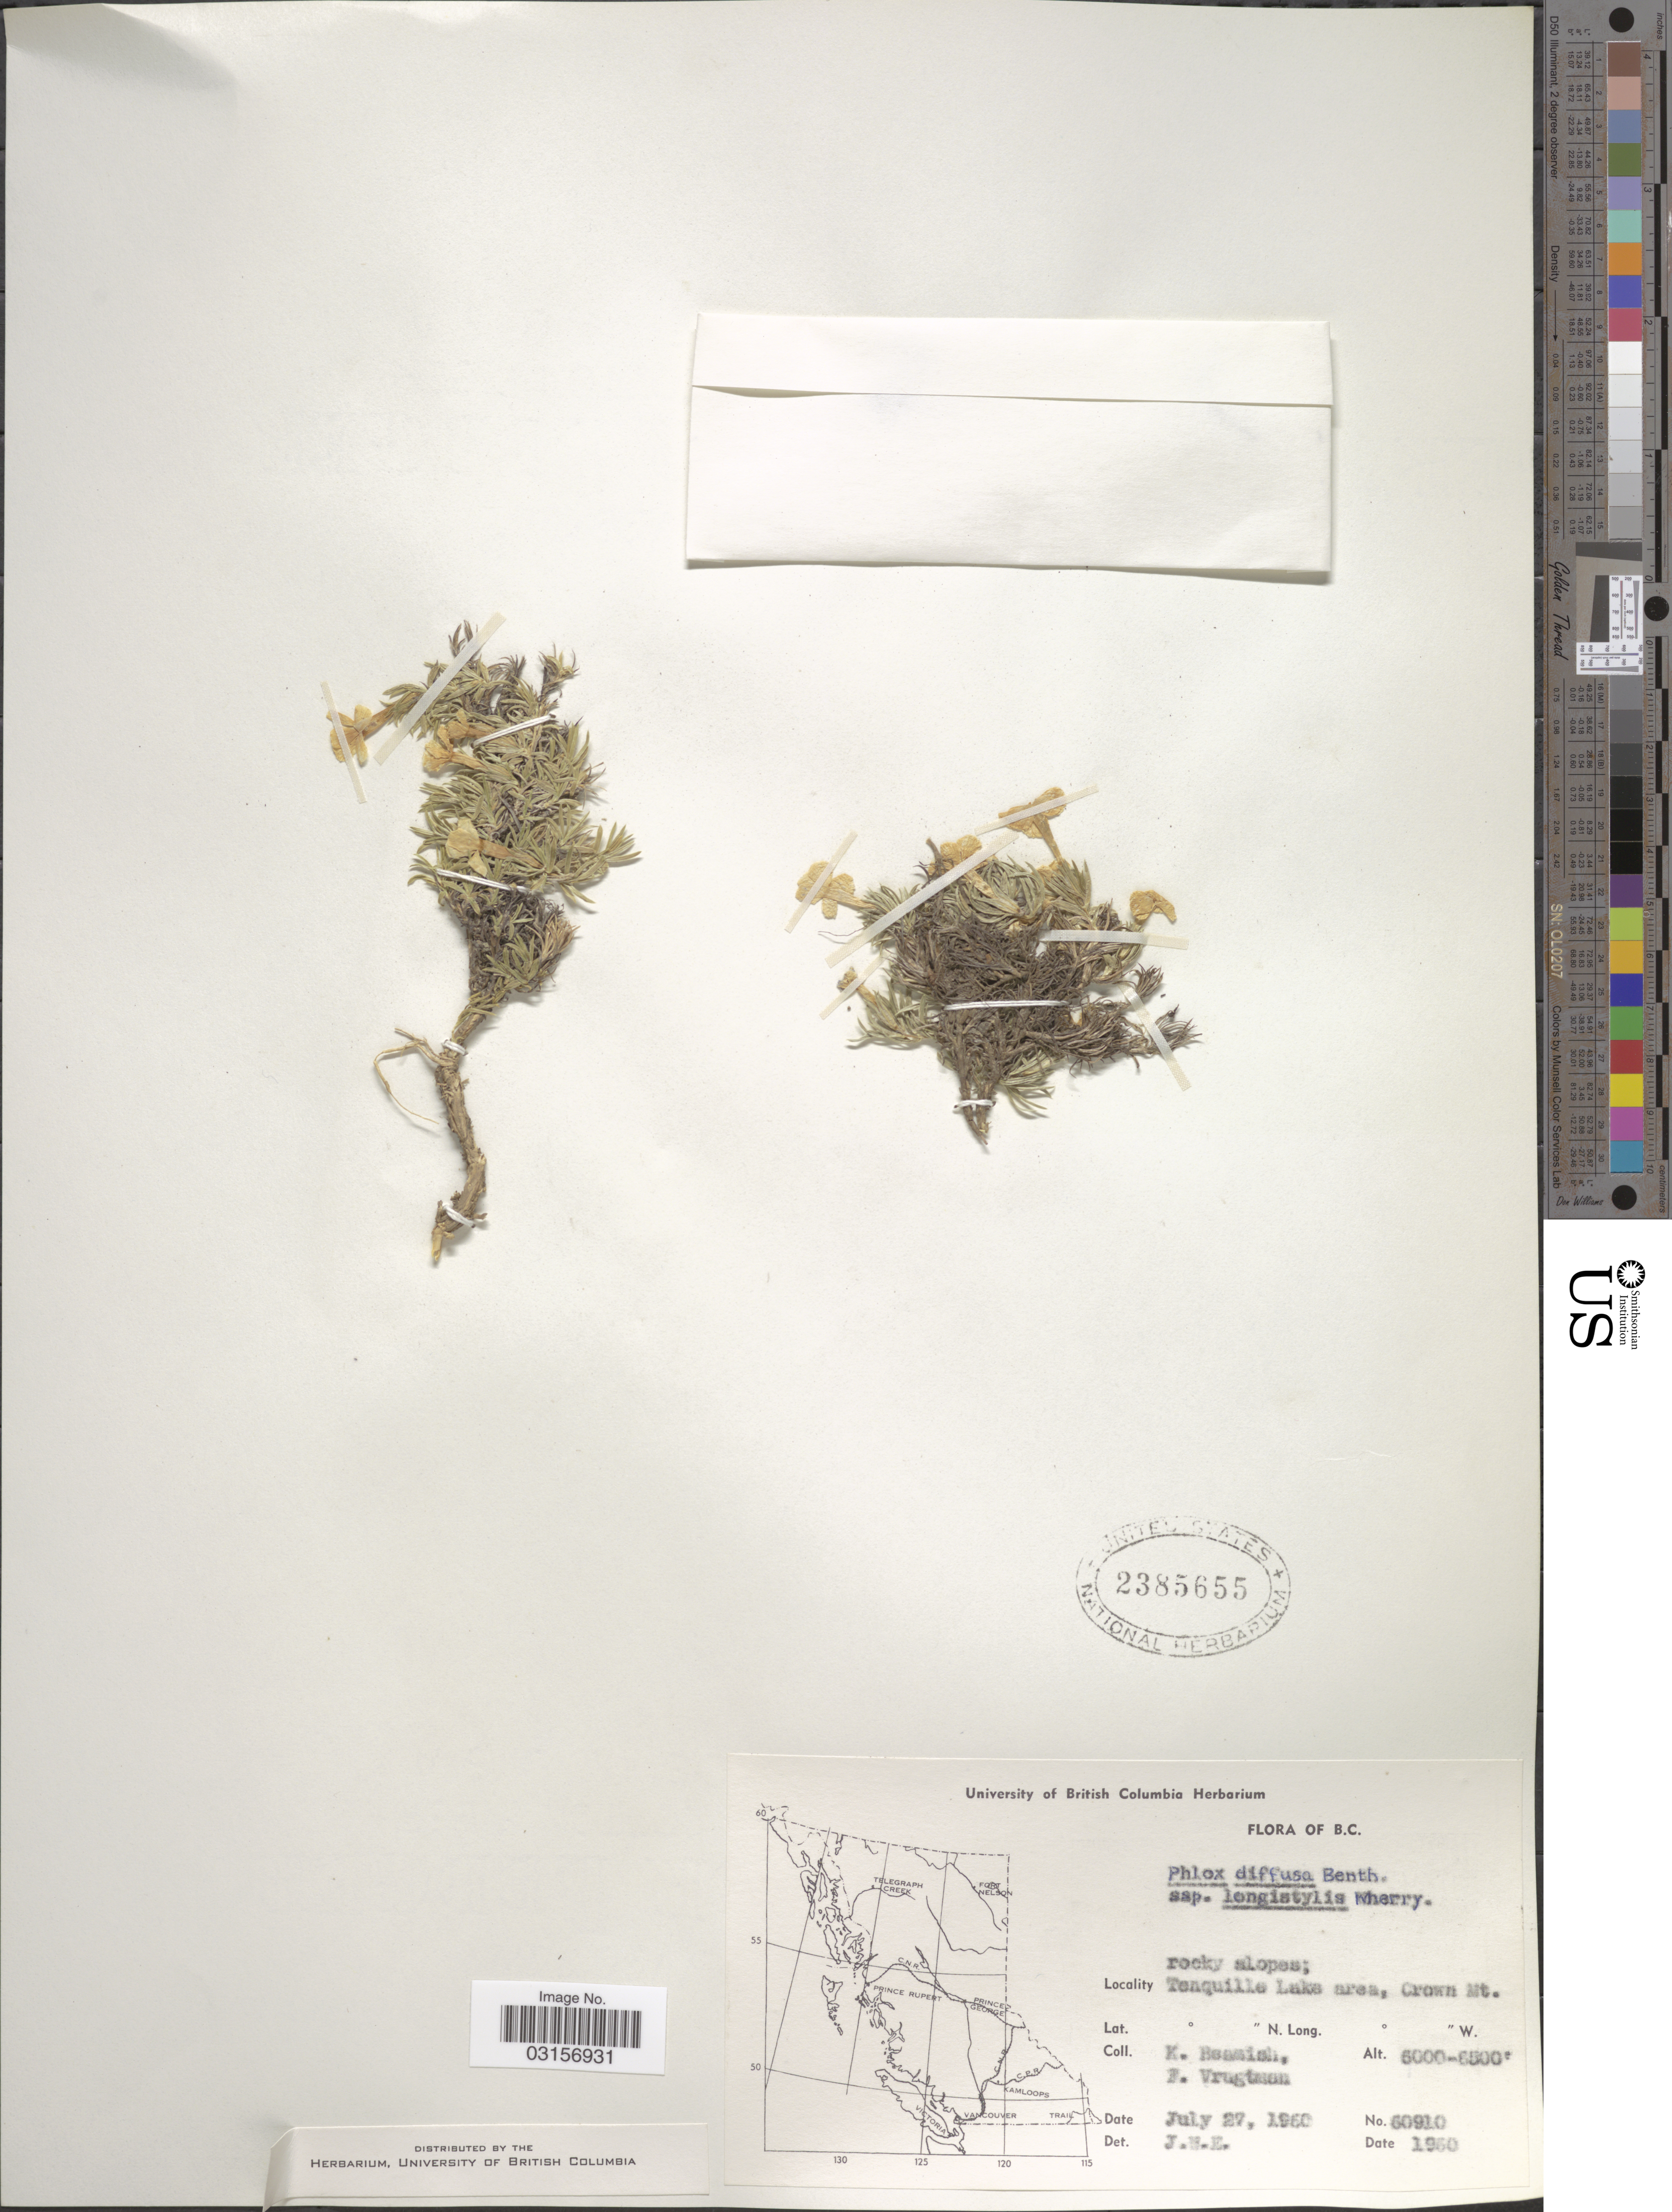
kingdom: Plantae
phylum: Tracheophyta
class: Magnoliopsida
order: Ericales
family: Polemoniaceae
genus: Phlox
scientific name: Phlox diffusa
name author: Benth.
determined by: Mayfield, M. H.; Ferguson, C. J.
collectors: K. Beamish & F. Vrugtman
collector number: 60910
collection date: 1960-07-27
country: Canada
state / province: British Columbia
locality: Tenquille Lake area, Crown Mt.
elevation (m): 1829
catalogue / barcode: US 2385655